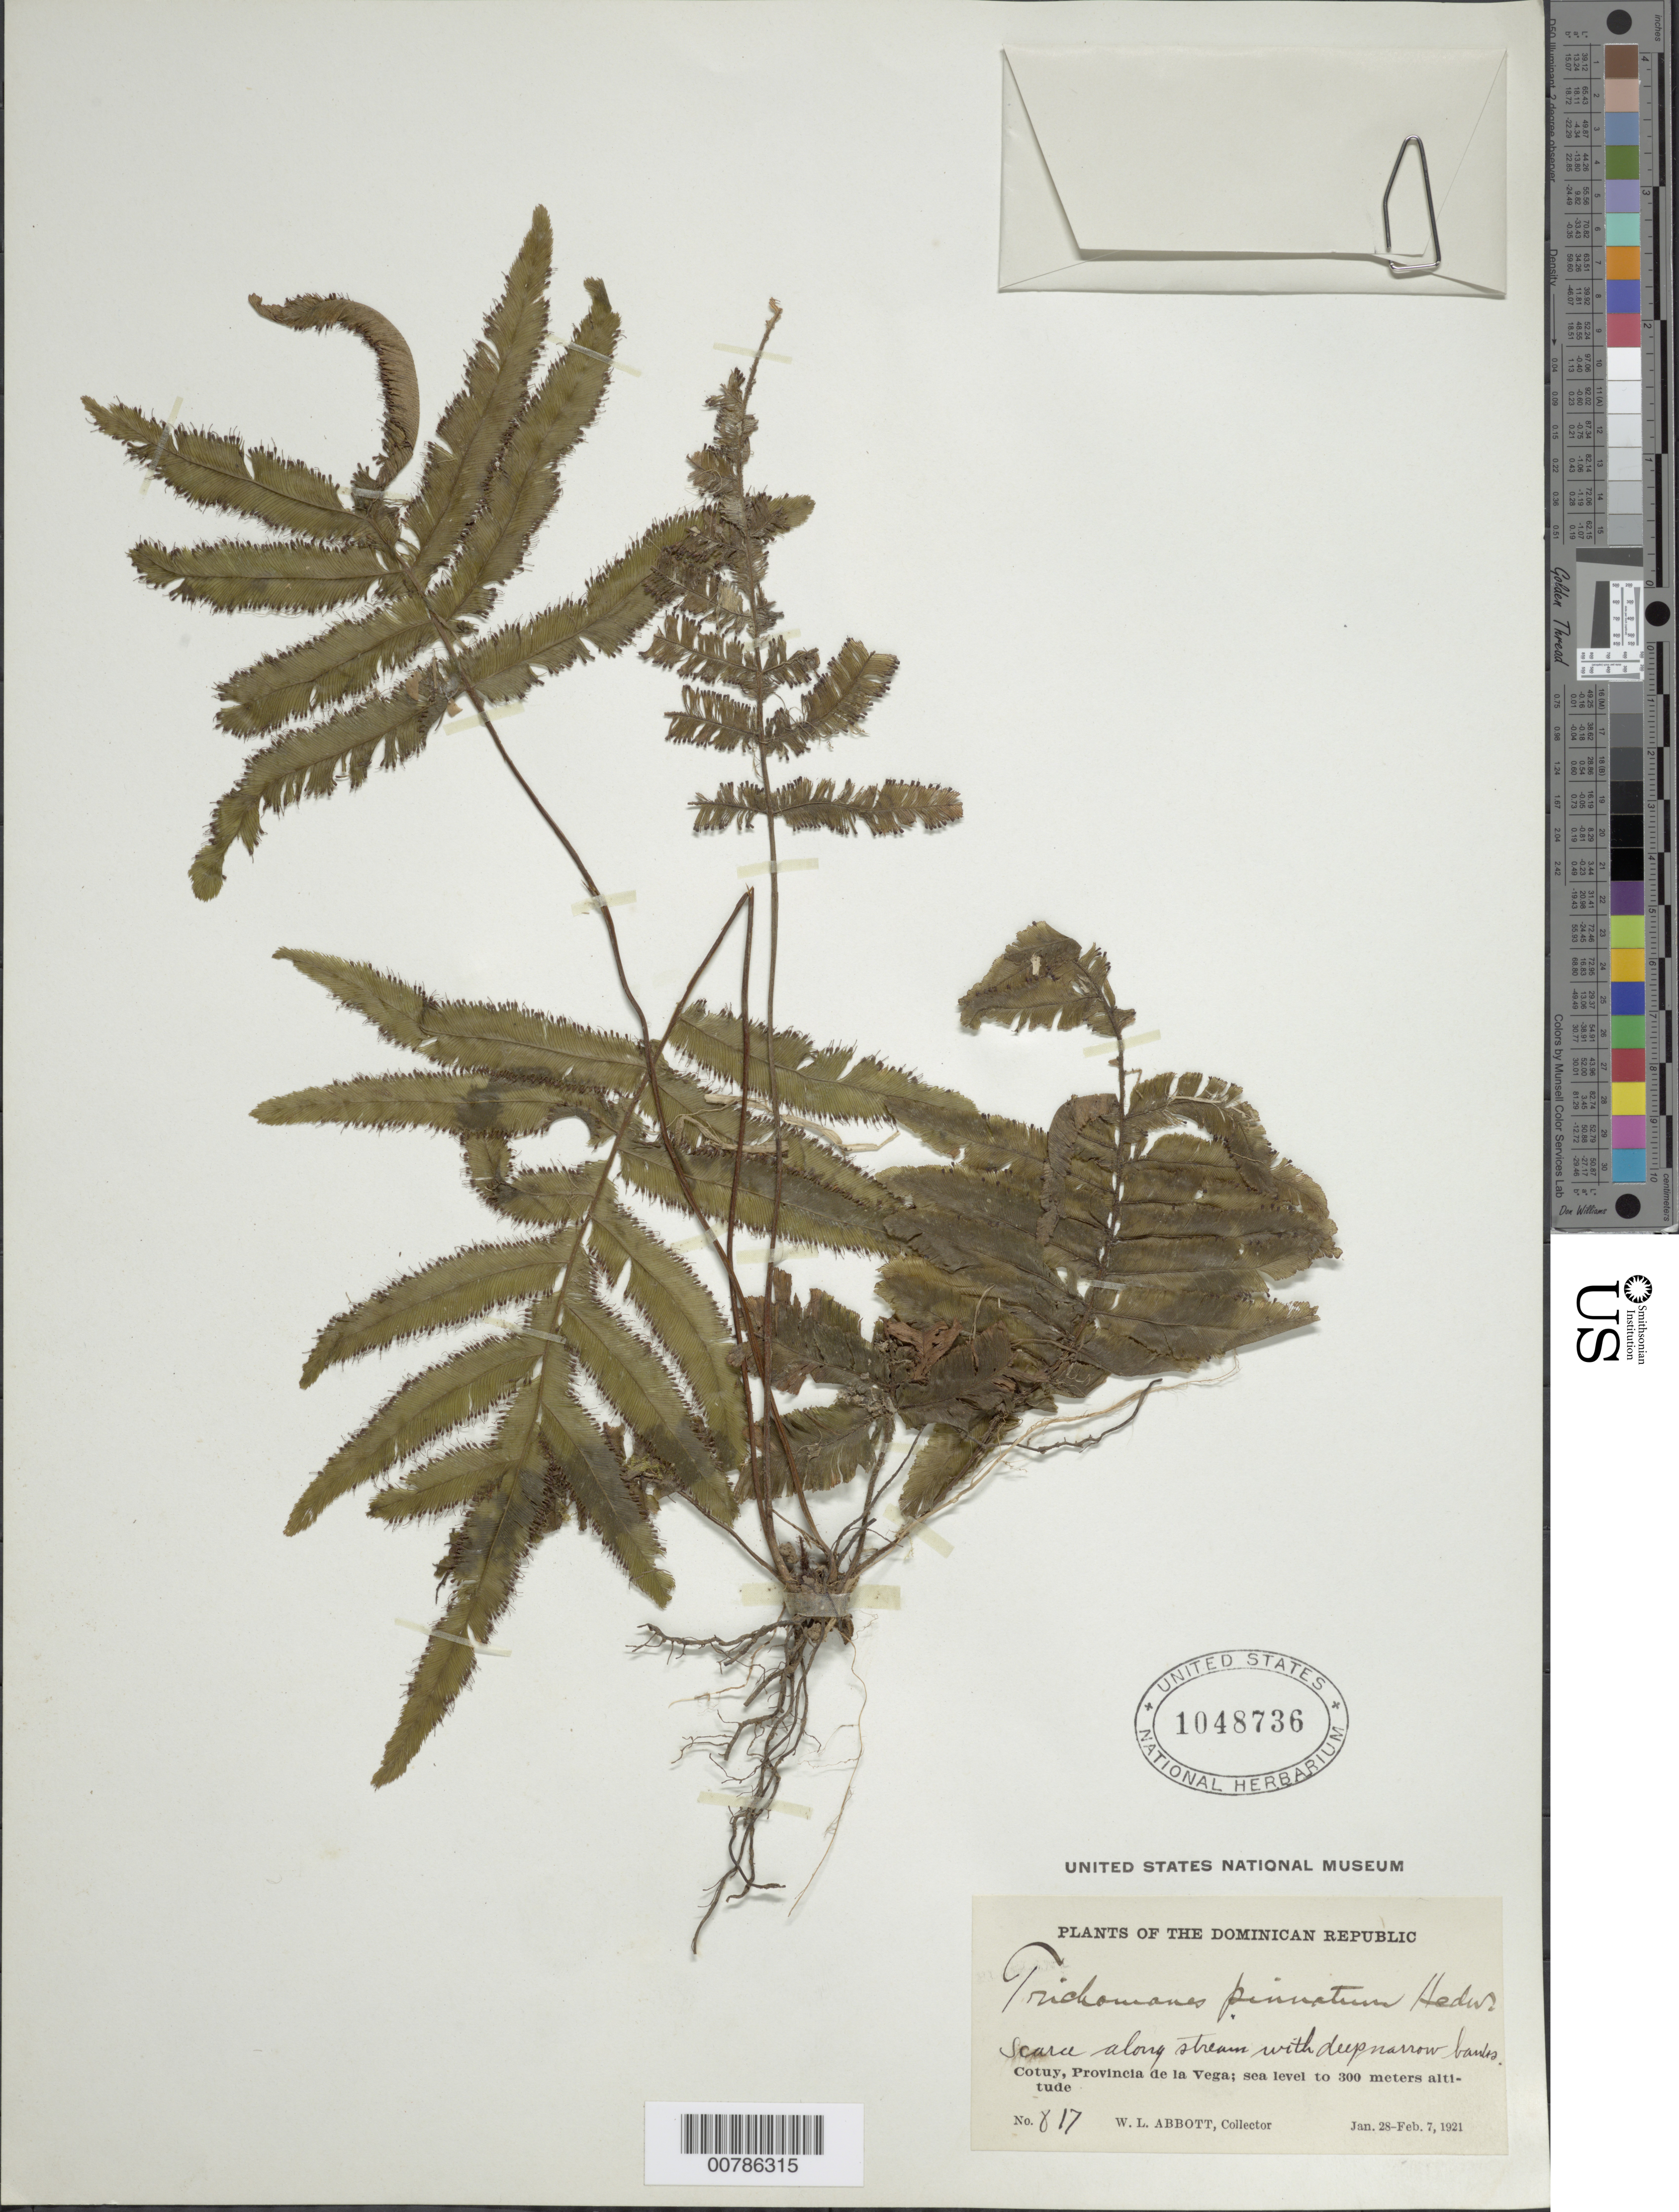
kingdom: Plantae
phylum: Tracheophyta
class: Polypodiopsida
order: Hymenophyllales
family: Hymenophyllaceae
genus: Trichomanes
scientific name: Trichomanes pinnatum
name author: Hedw.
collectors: W. L. Abbott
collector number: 817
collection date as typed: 28 Feb 1910 07 Feb 1921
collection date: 1910-02-28/1921-02-07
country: Dominican Republic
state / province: La Vega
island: Hispaniola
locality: Cotuy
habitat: Along stream with deep narrow banks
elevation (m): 0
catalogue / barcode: US 1048736